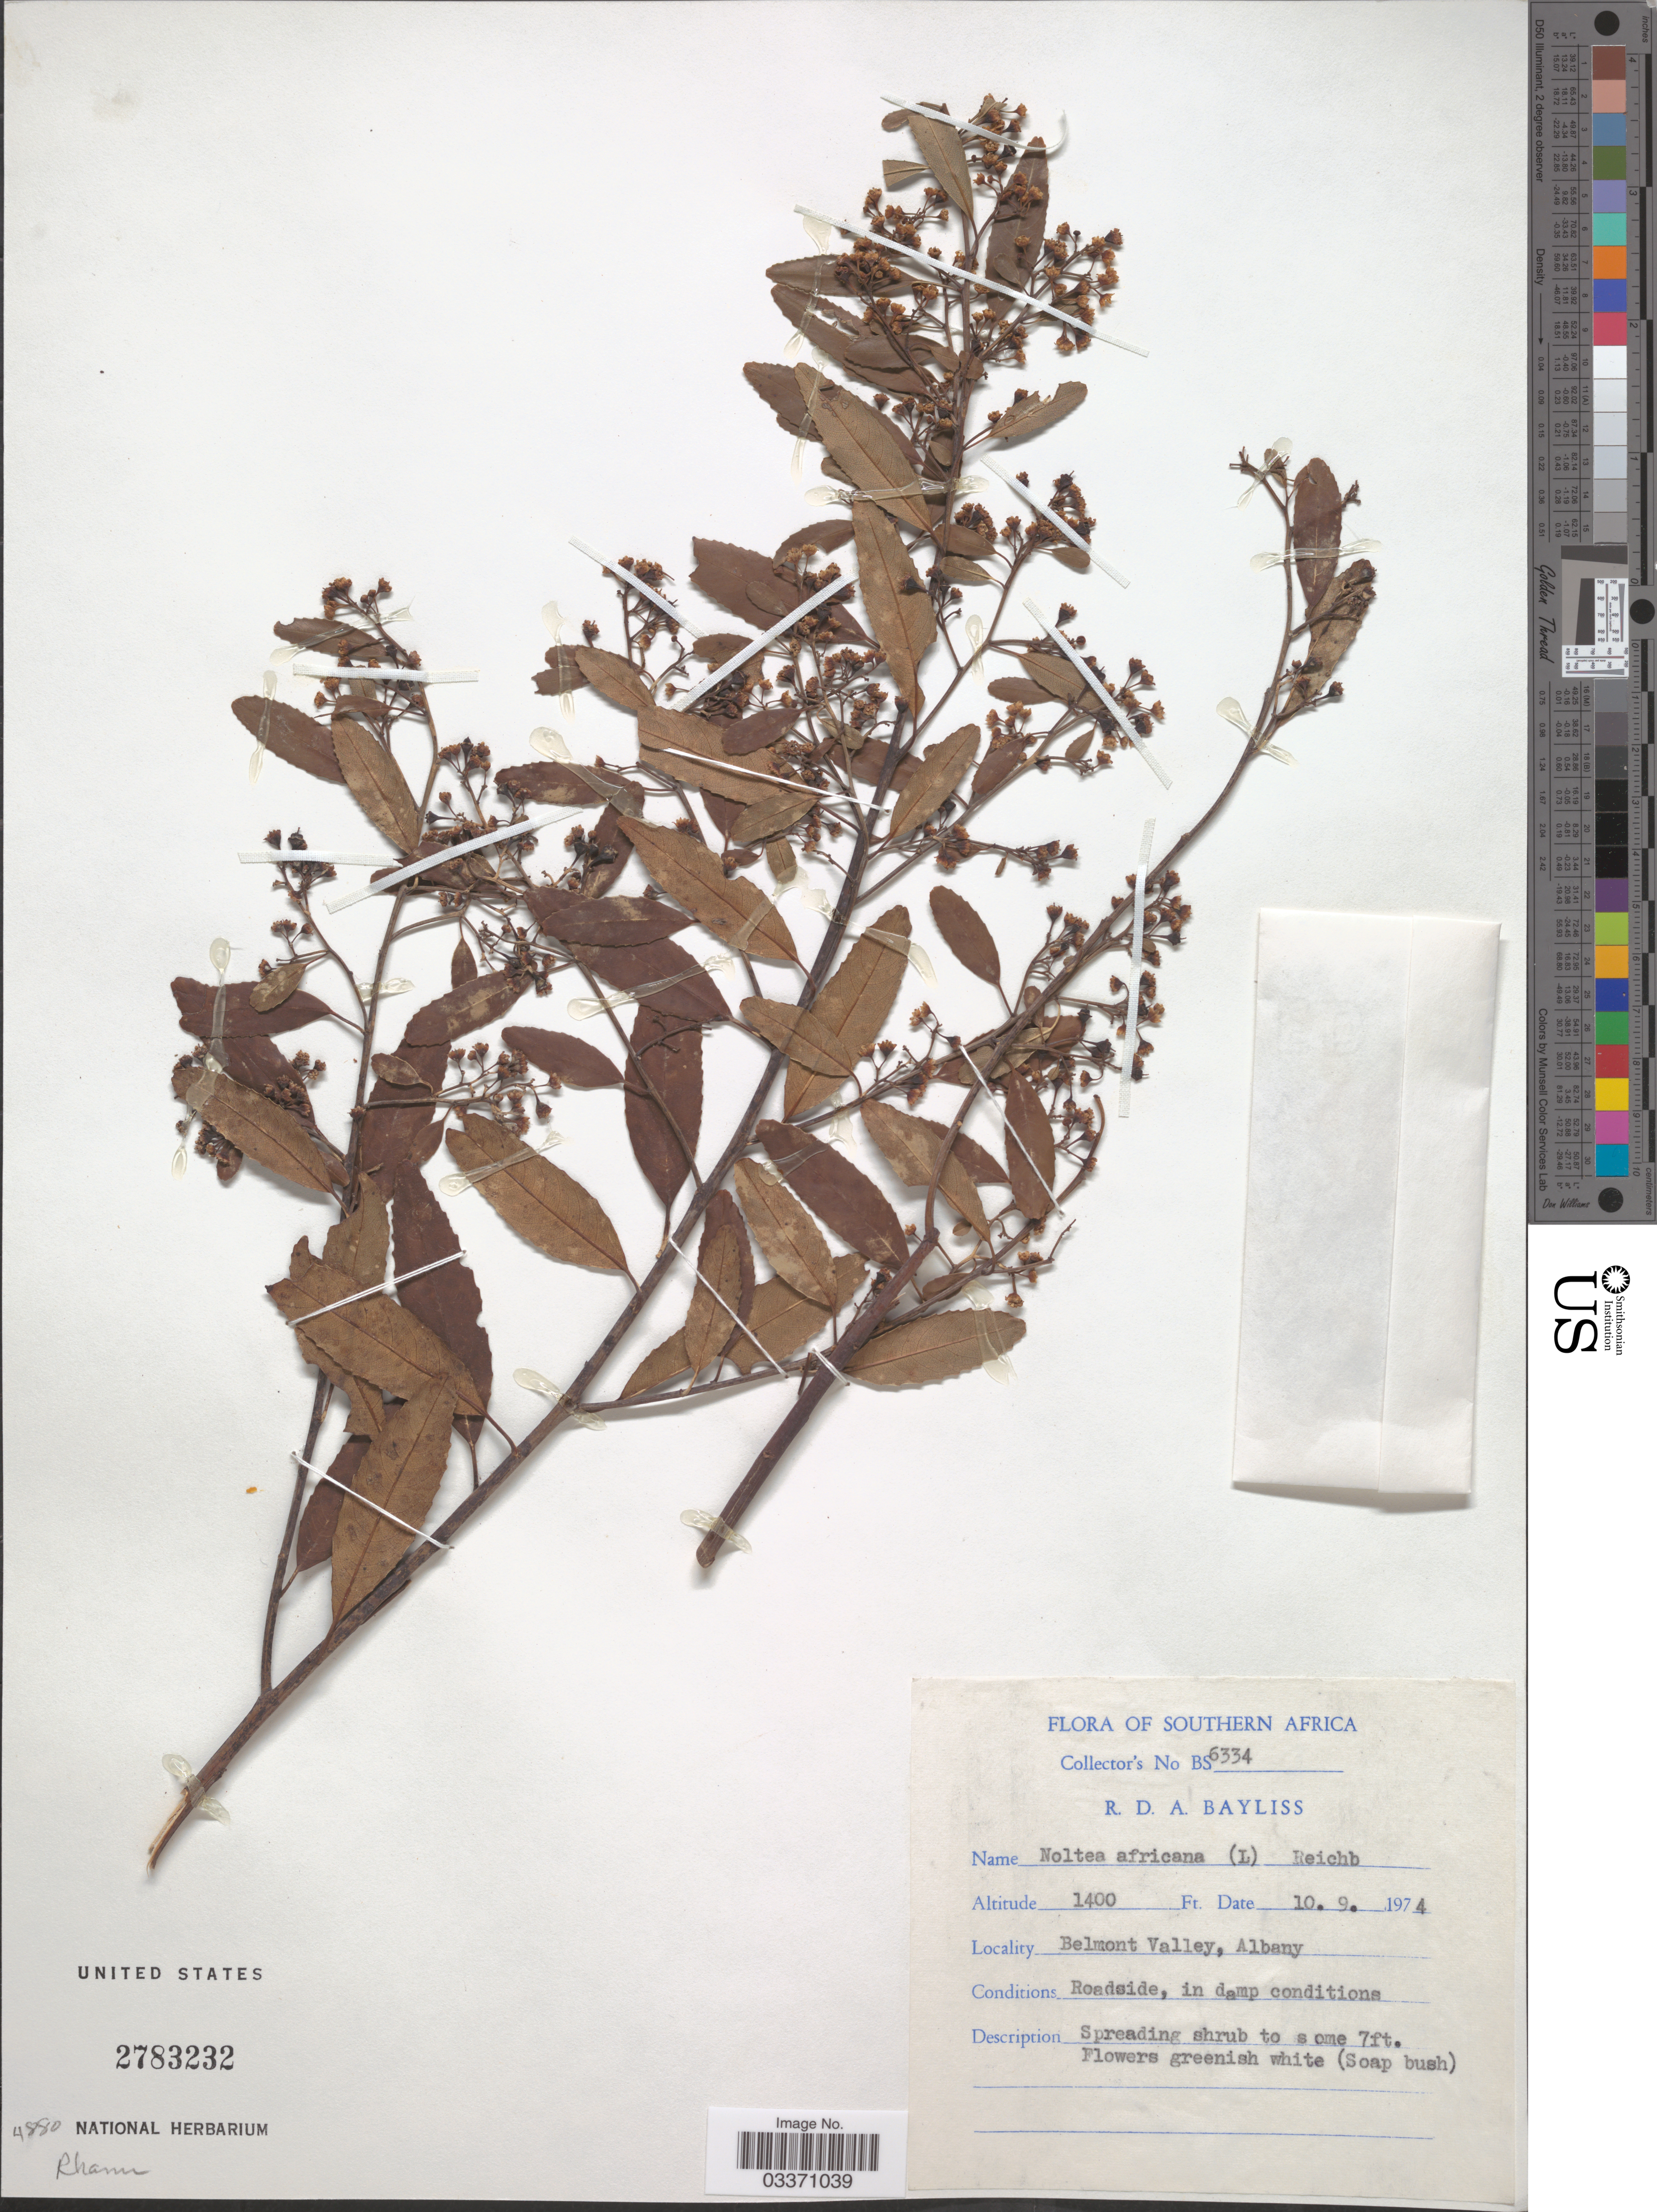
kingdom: Plantae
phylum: Tracheophyta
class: Magnoliopsida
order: Rosales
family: Rhamnaceae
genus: Noltea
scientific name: Noltea africana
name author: (L.) Endl.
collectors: R. Bayliss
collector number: BS6334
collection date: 1974-09-10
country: South Africa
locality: Southern Africa. Belmont Valley, Albany.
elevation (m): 427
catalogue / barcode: US 2783232